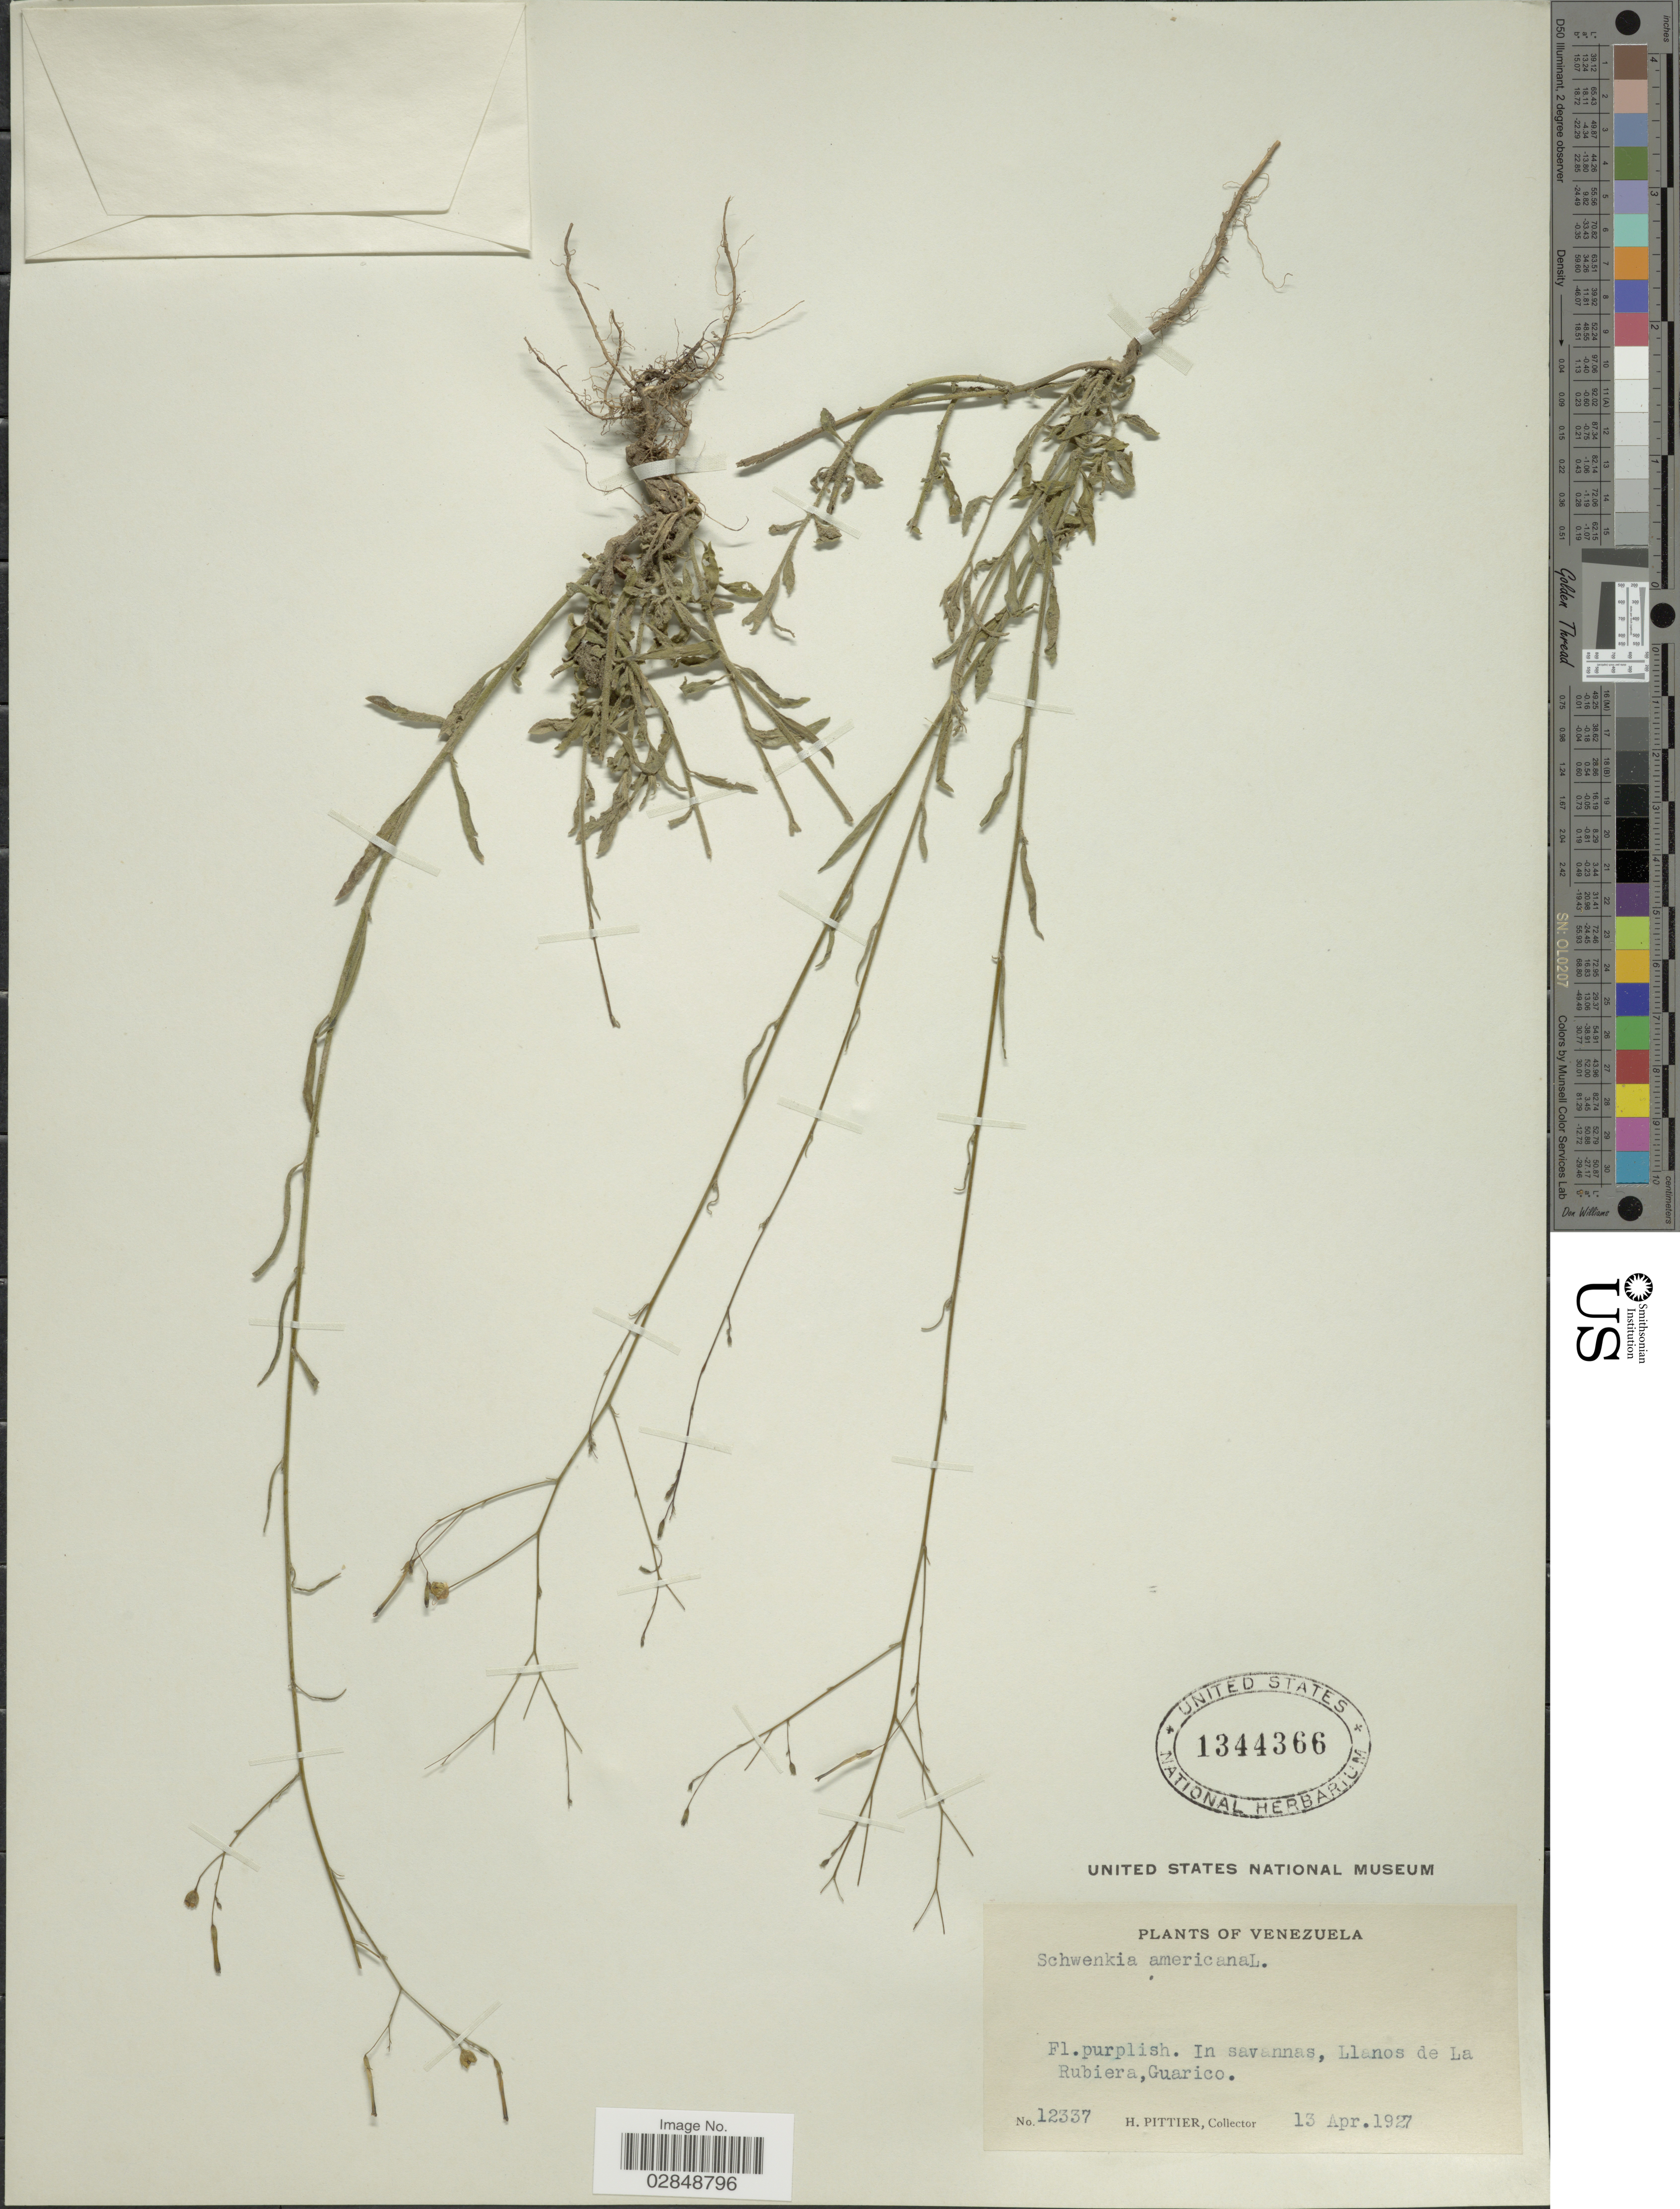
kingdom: Plantae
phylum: Tracheophyta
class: Magnoliopsida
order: Solanales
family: Solanaceae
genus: Schwenckia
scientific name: Schwenckia americana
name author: Kunth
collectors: H. F. Pittier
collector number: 12337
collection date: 1927-04-13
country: Venezuela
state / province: Guárico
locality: Llanos de La Rubiera.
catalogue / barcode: US 1344366